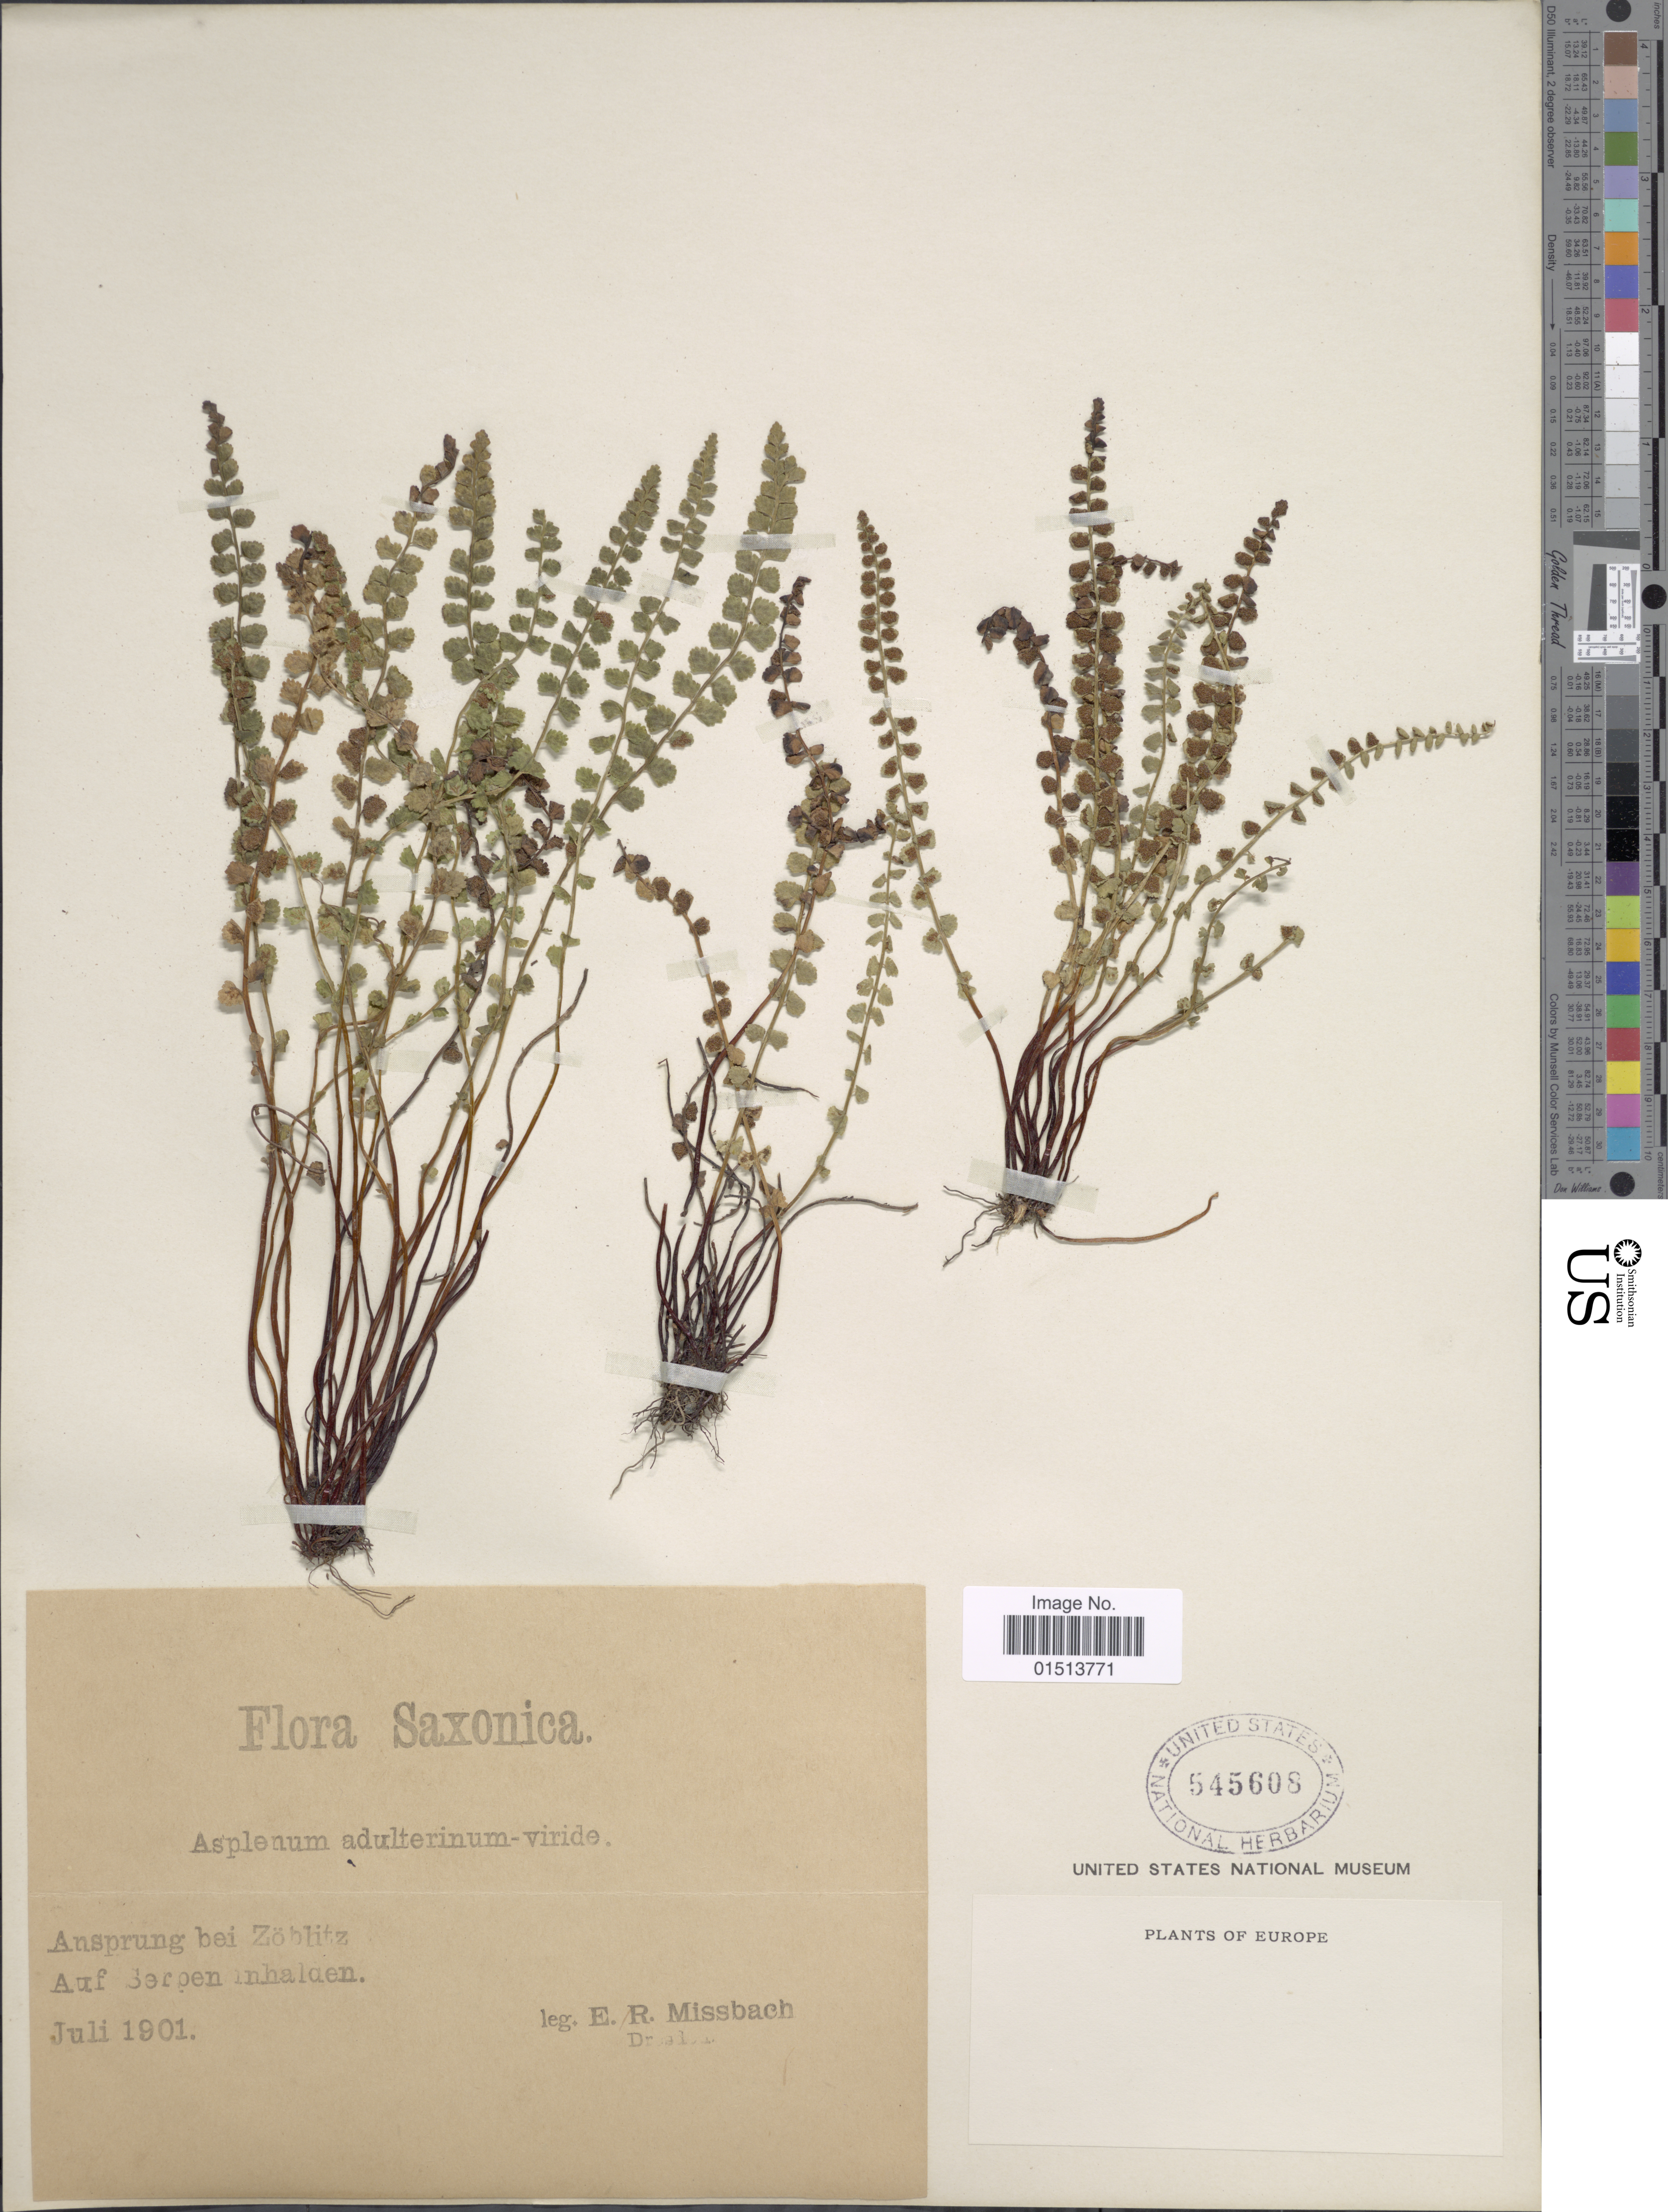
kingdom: Plantae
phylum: Tracheophyta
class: Polypodiopsida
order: Polypodiales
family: Aspleniaceae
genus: Asplenium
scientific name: Asplenium adulterinum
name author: Milde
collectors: E. Missbach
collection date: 1901-07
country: Germany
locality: Europe, Saxonica, Ansprung bei Zöblitz, auf Serpentinhalden.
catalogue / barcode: US 545608